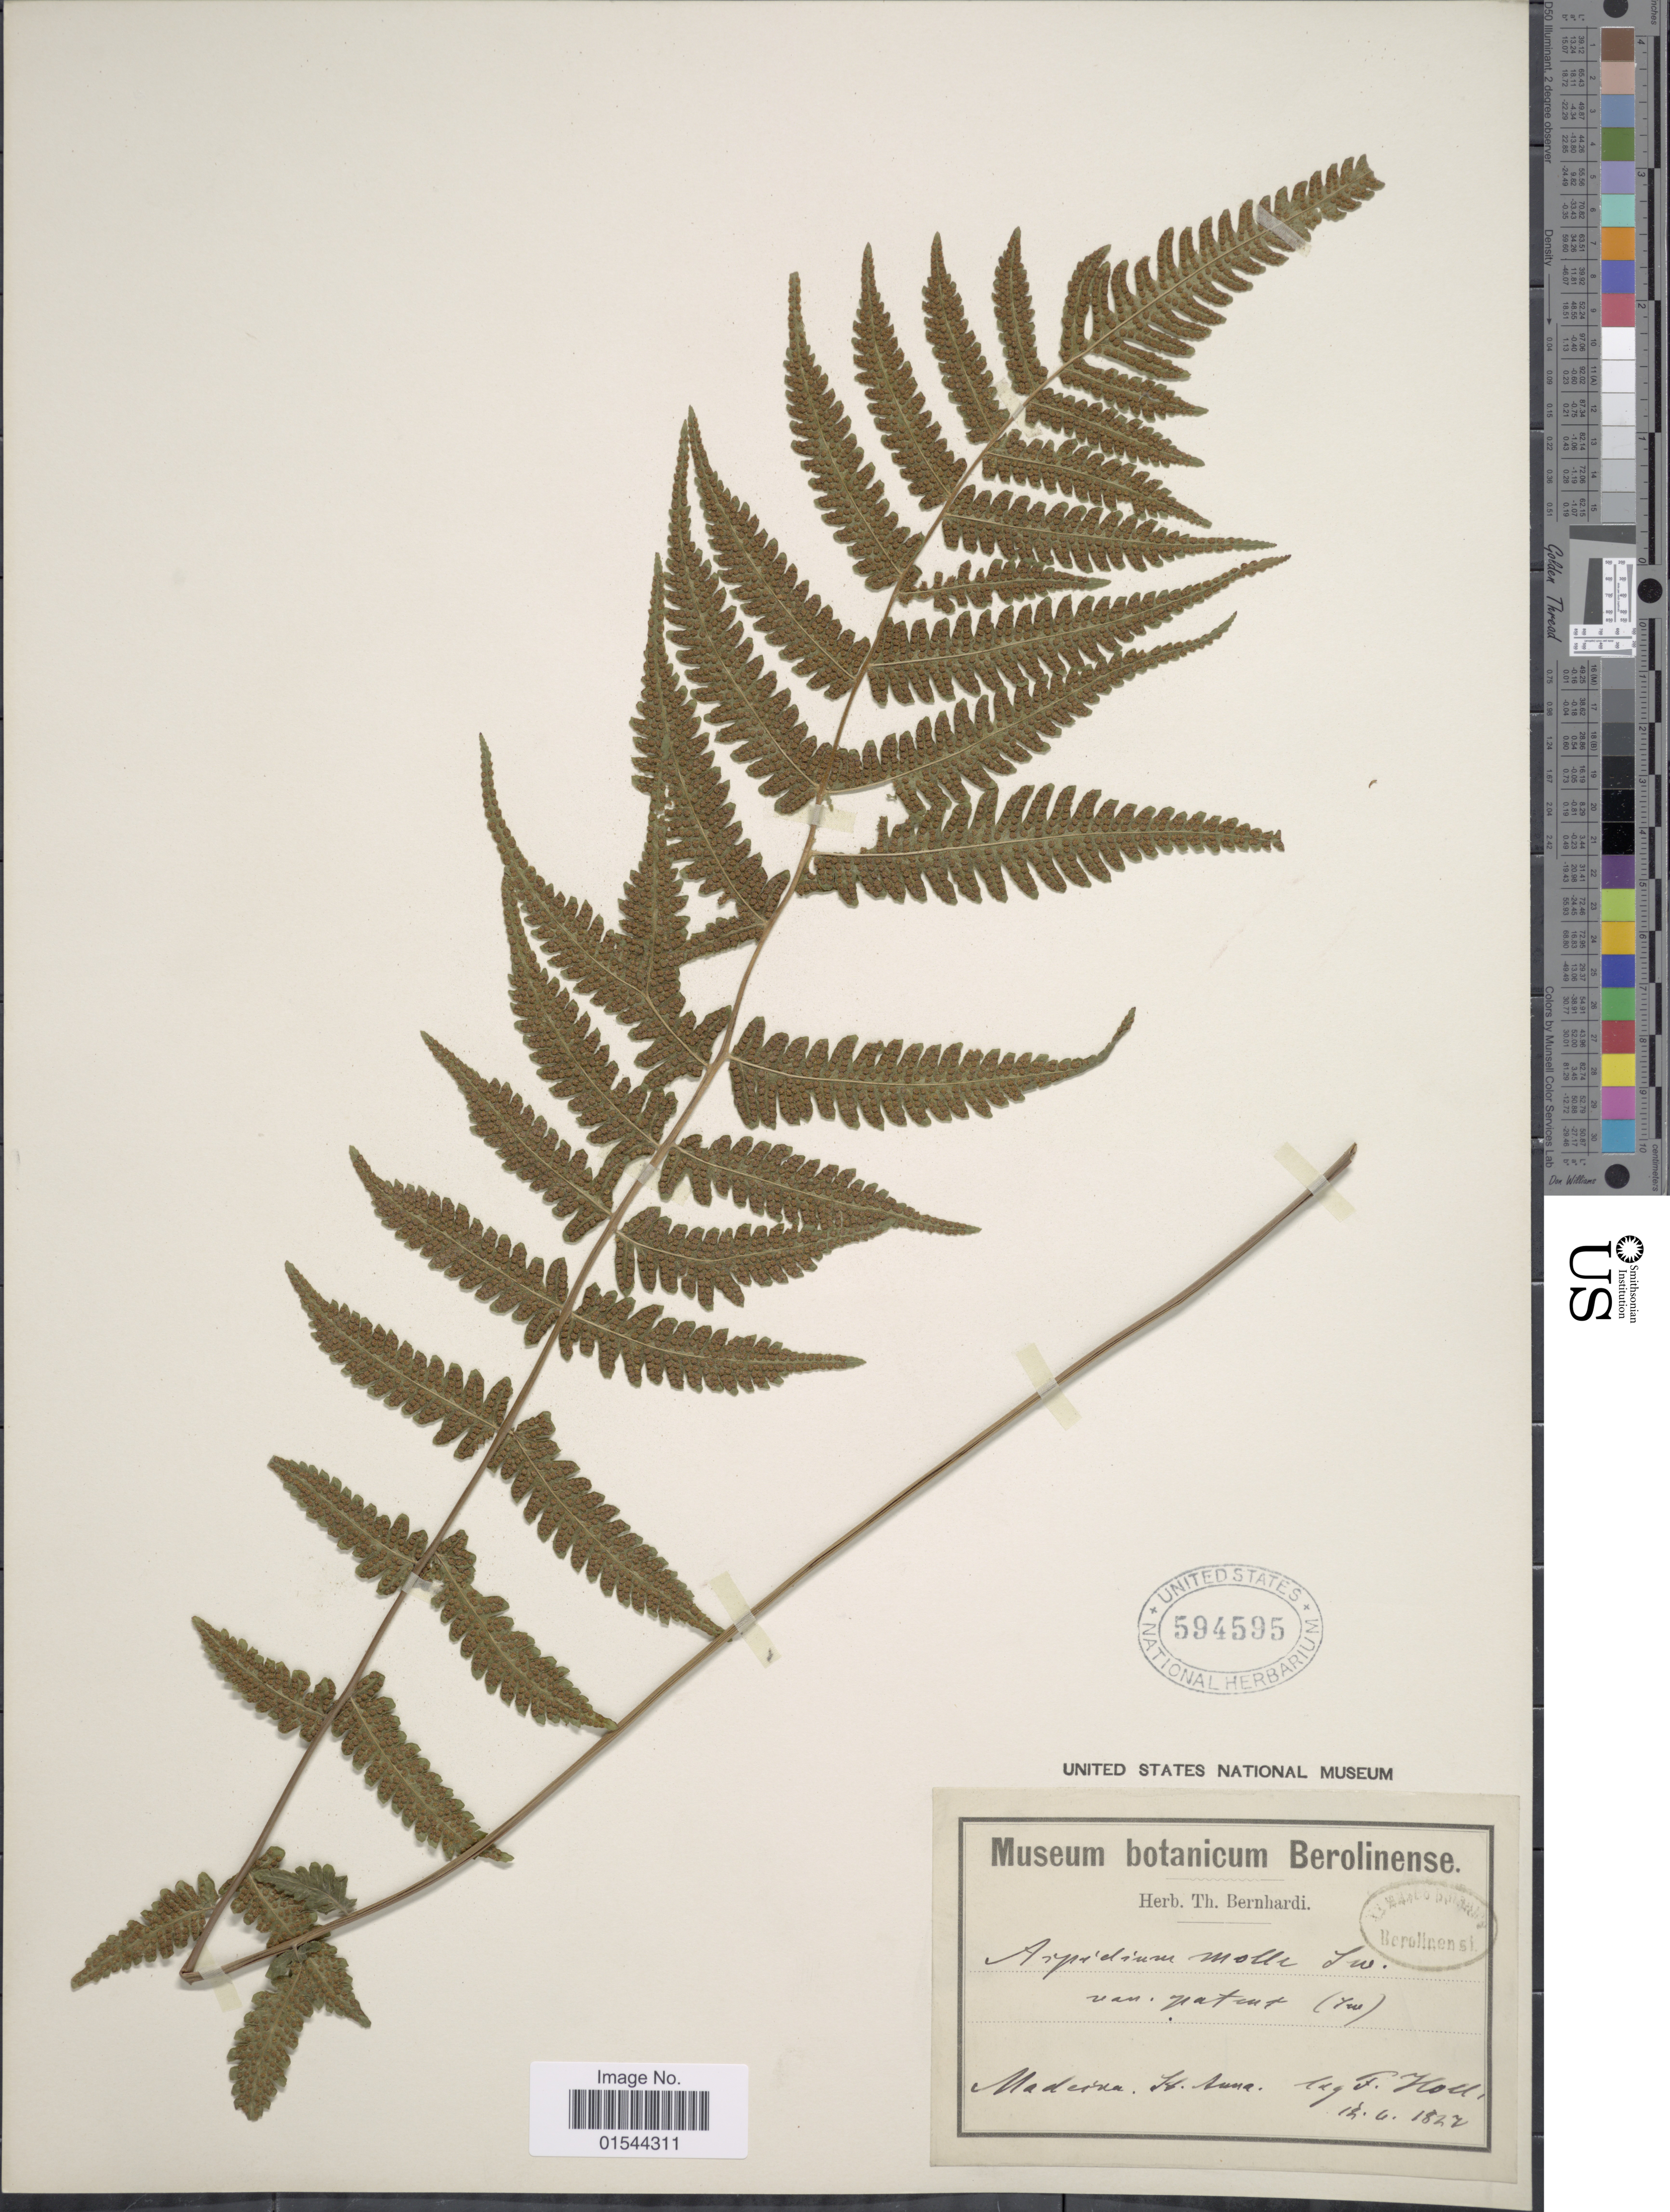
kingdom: Plantae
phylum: Tracheophyta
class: Polypodiopsida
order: Polypodiales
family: Thelypteridaceae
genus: Christella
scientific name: Christella dentata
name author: (Forssk.) Brownsey & Jermy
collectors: F. Holl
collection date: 1822-06-12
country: Portugal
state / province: Madeira (Aut. Reg.)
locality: Madeira St Anna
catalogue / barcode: US 594595